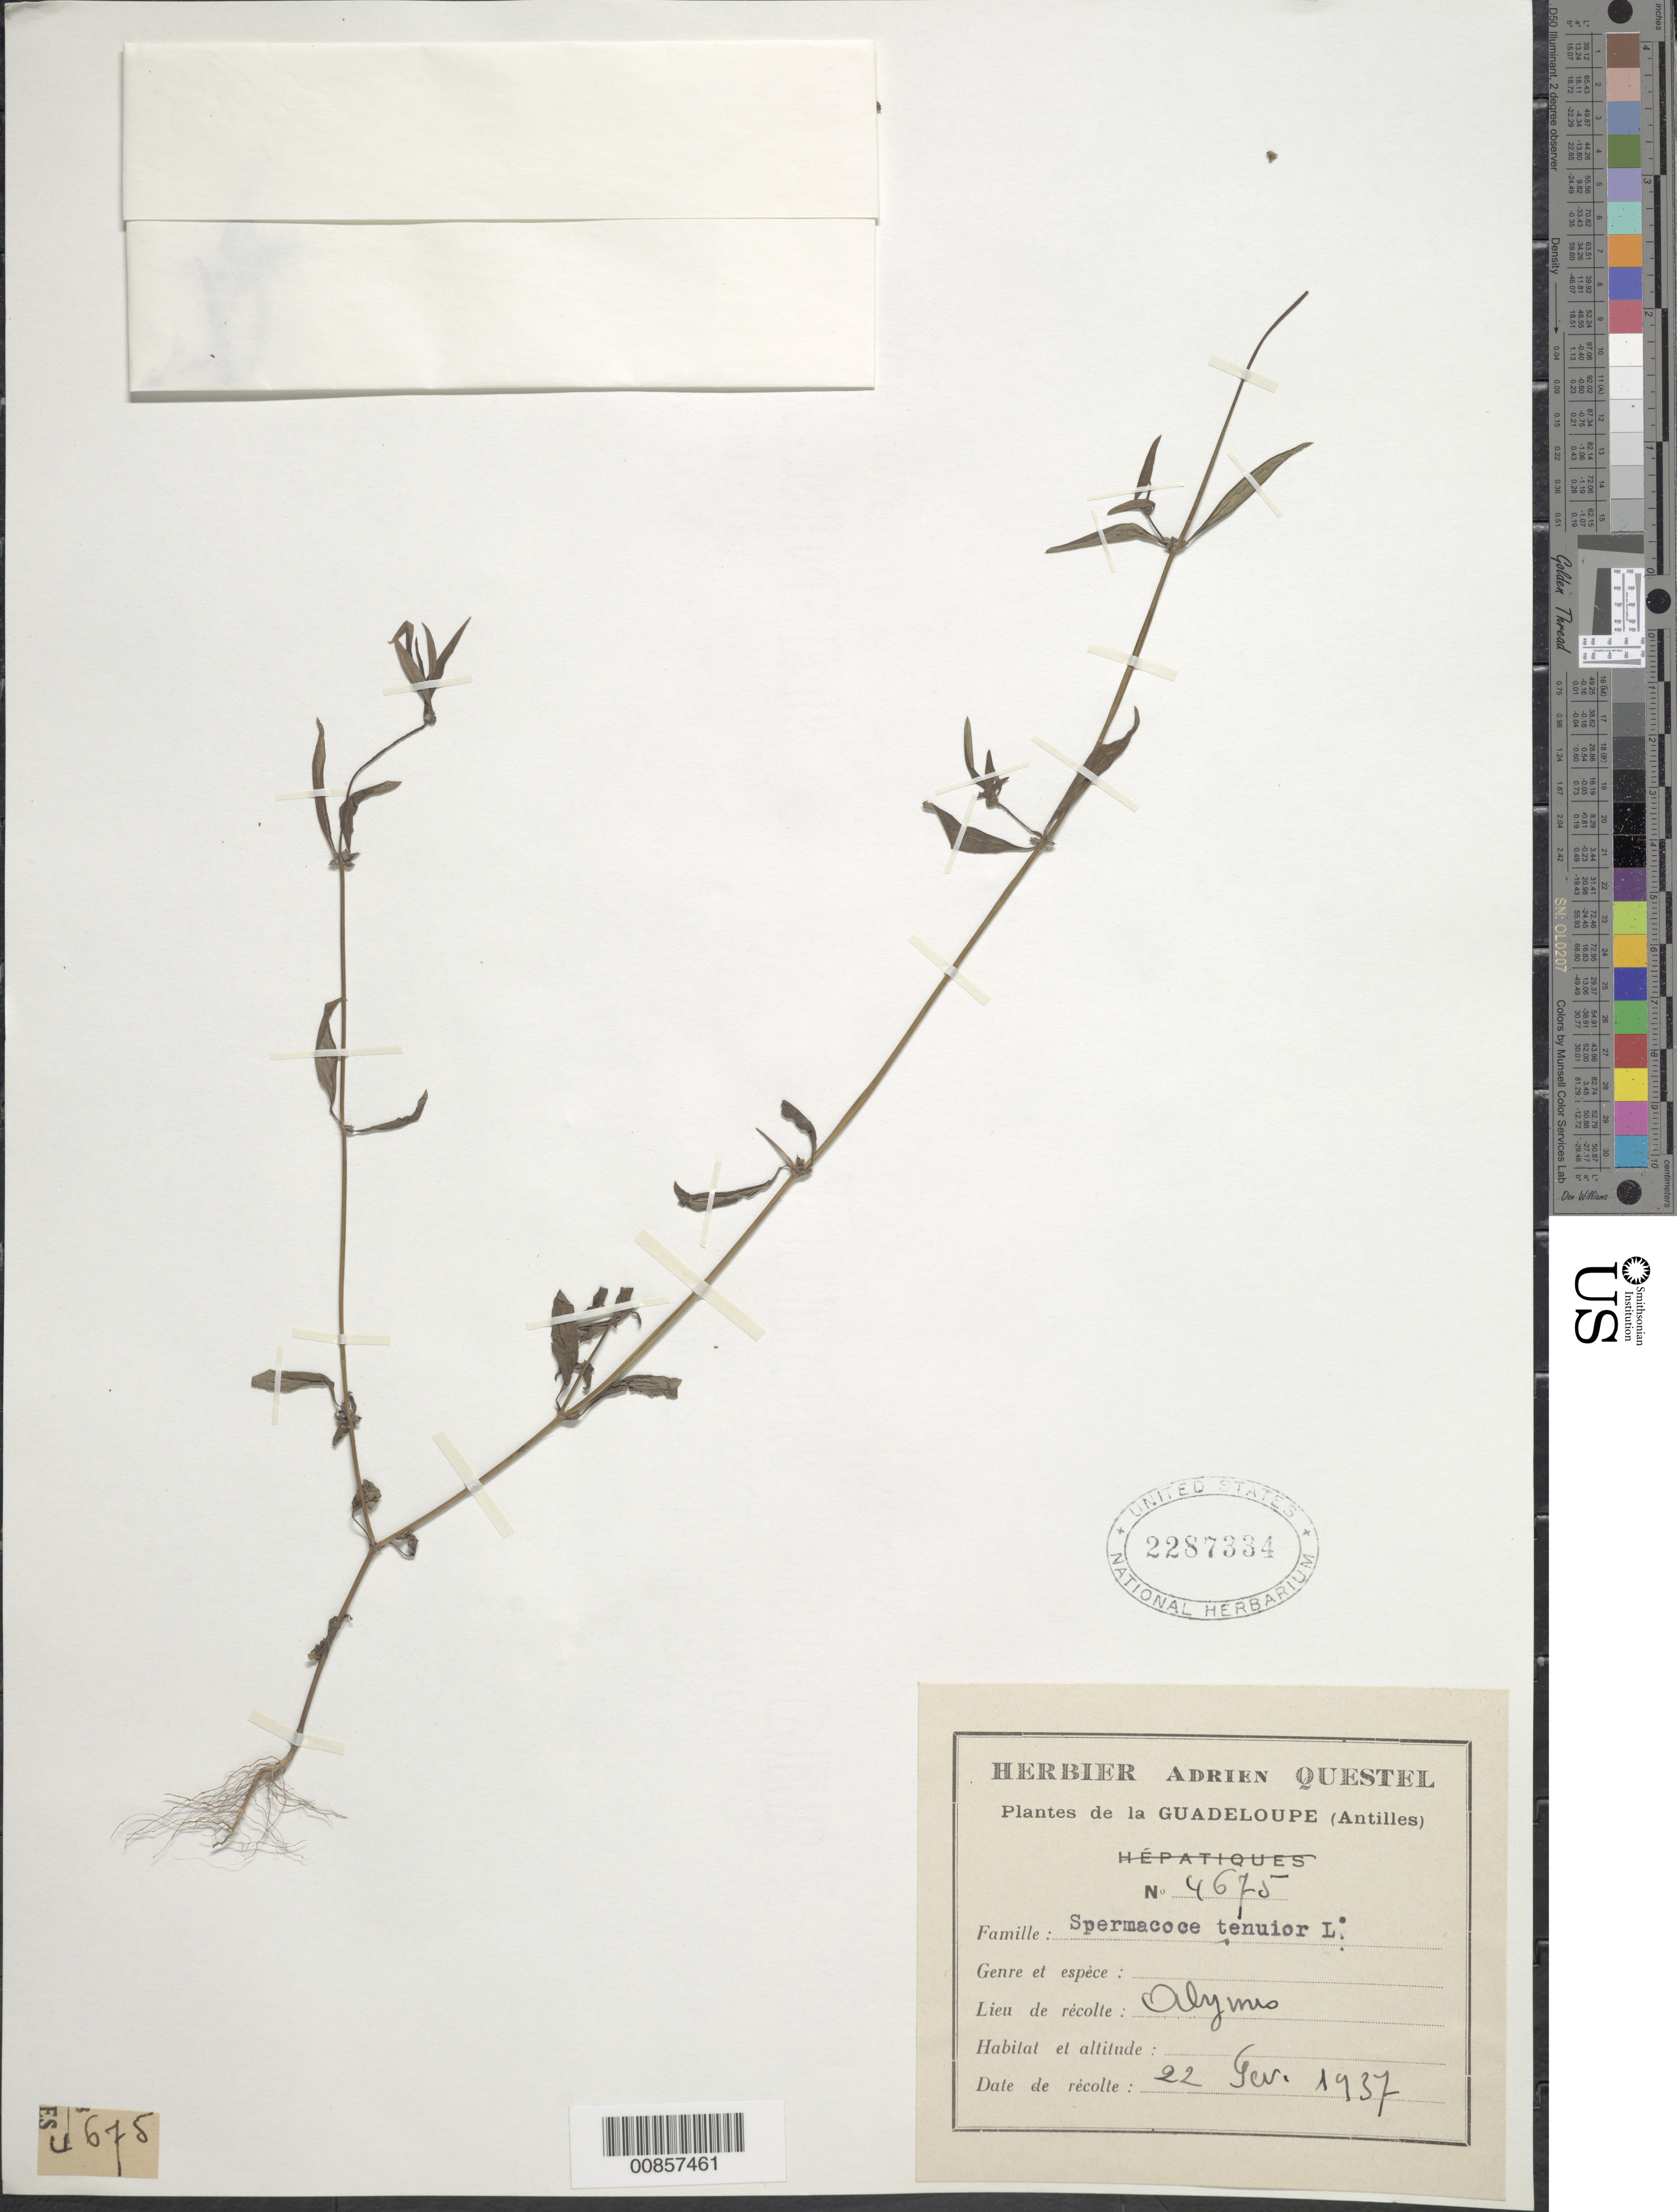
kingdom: Plantae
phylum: Tracheophyta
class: Magnoliopsida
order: Gentianales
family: Rubiaceae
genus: Spermacoce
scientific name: Spermacoce tenuior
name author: L.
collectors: A. Questel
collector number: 4675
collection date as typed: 22 Jan 1937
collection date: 1937-01-22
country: Guadeloupe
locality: Olymis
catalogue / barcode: US 2287334